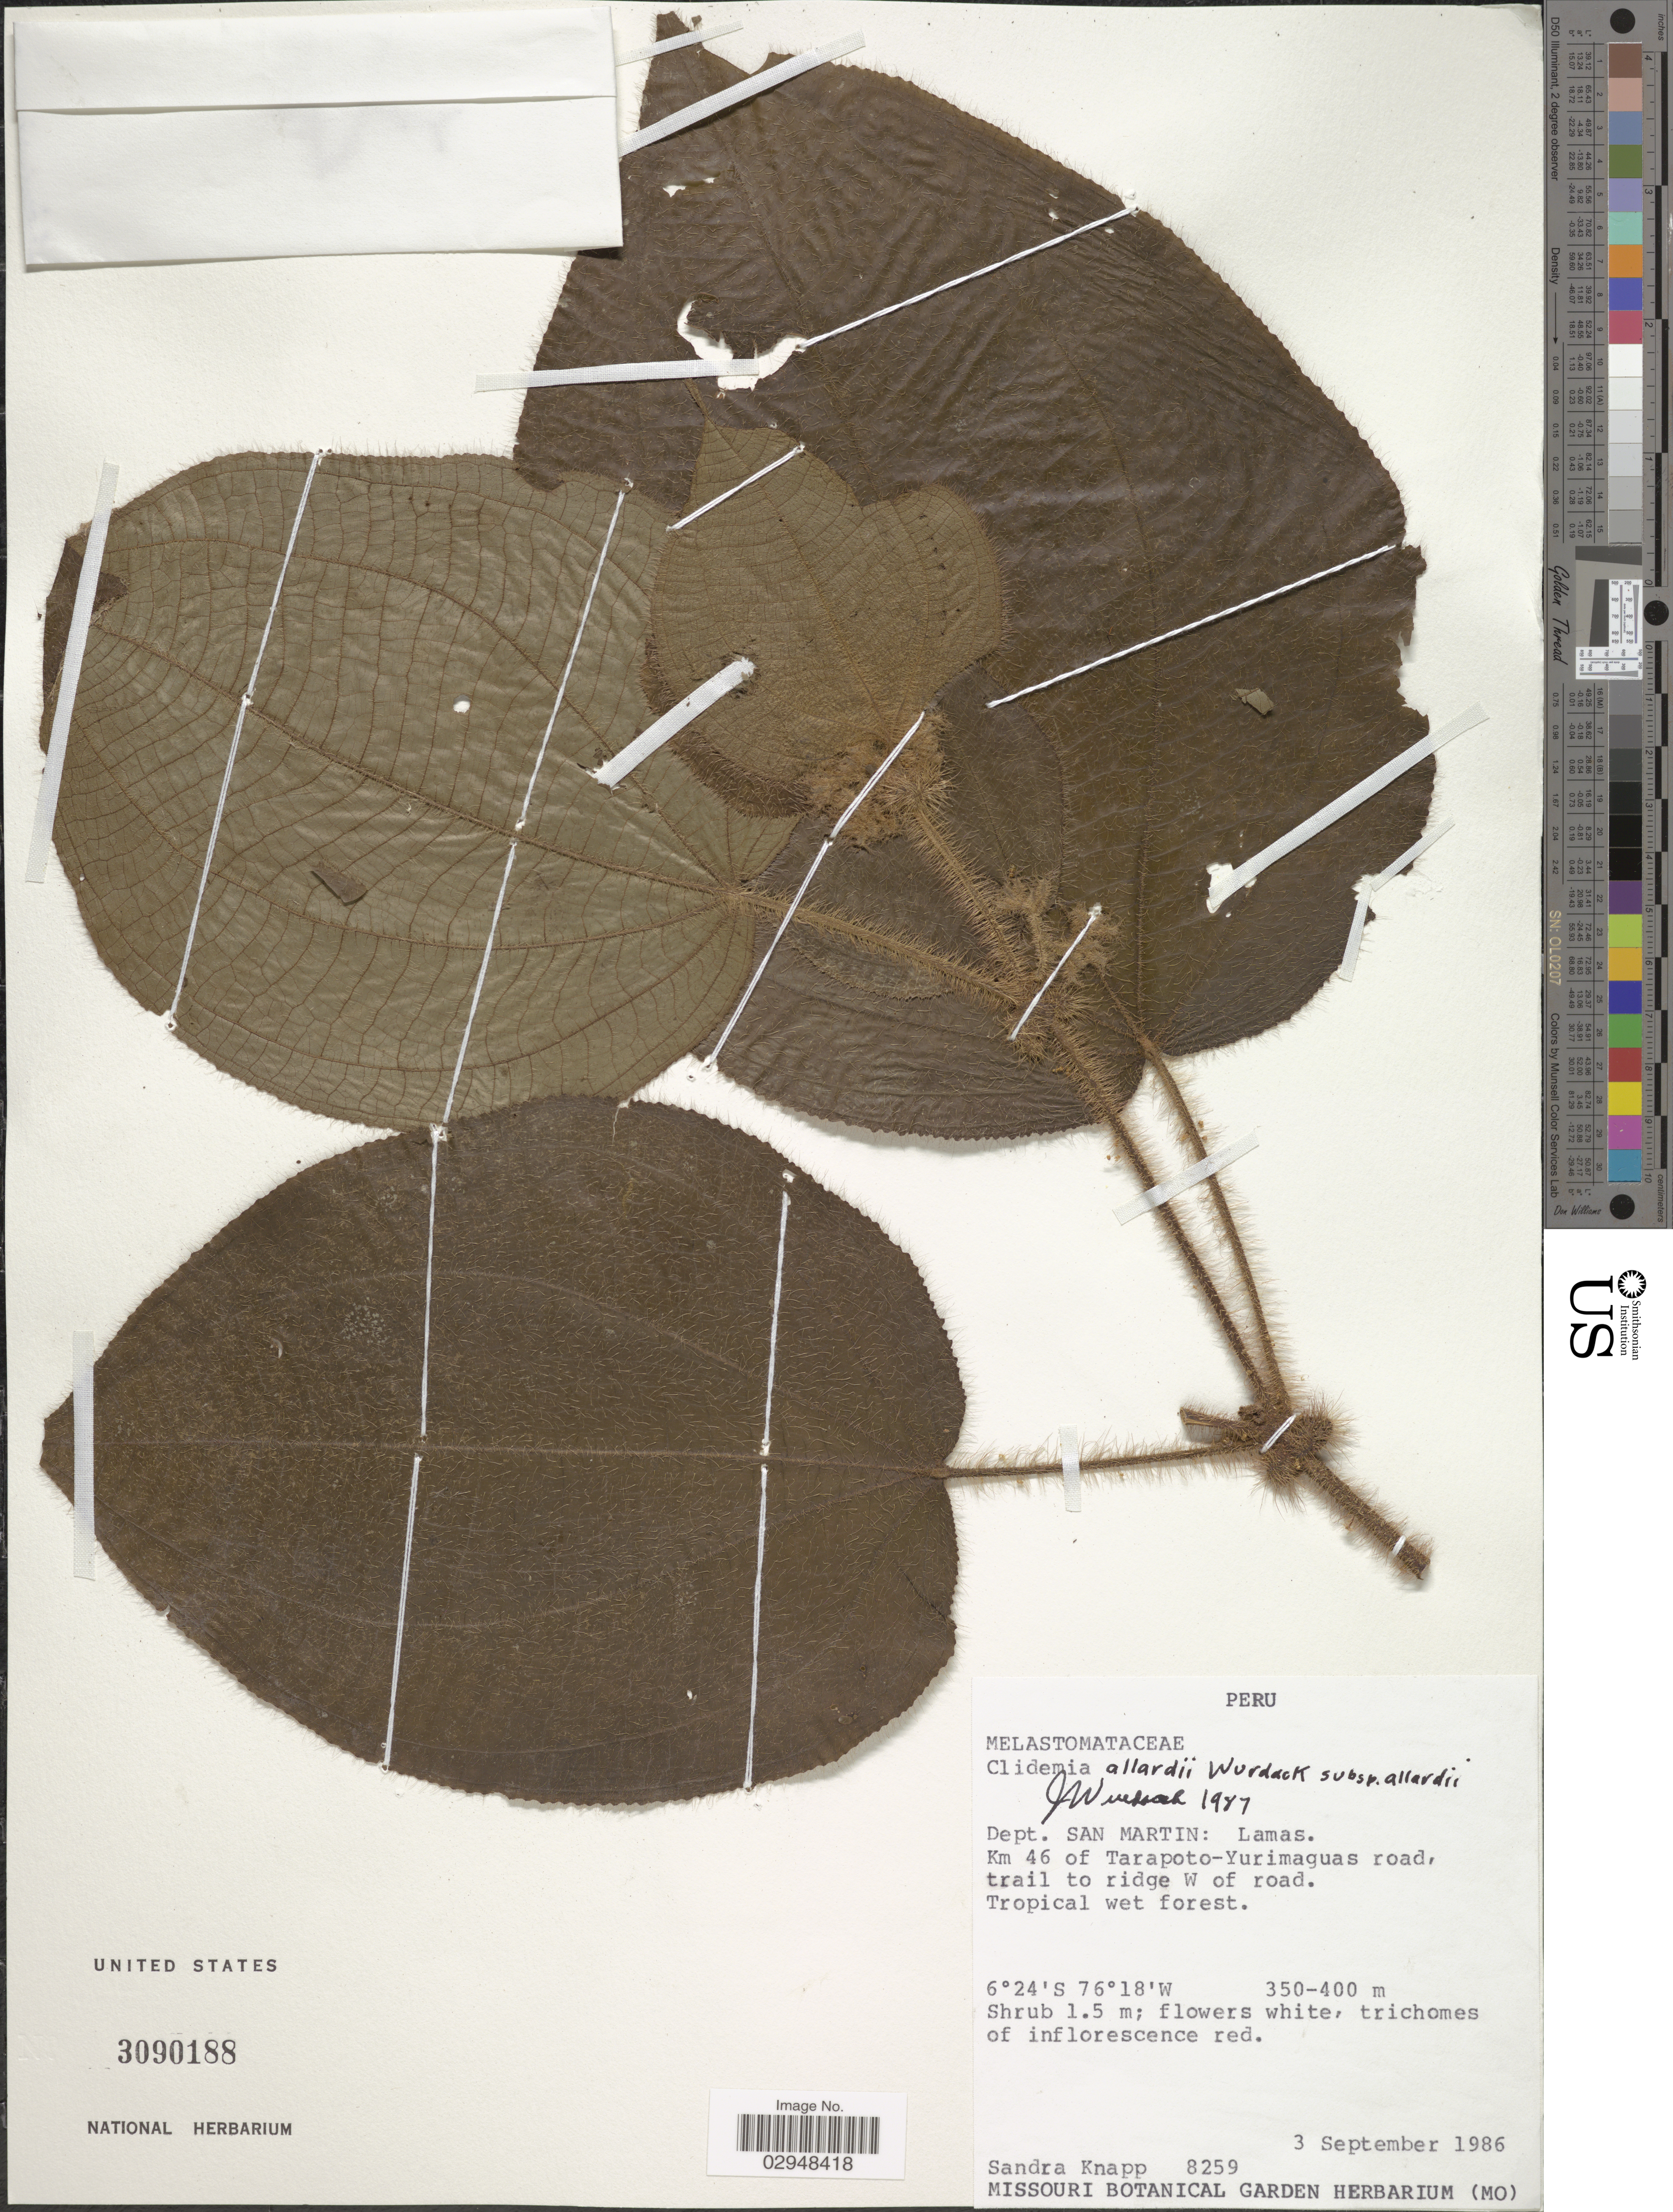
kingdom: Plantae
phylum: Tracheophyta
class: Magnoliopsida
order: Myrtales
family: Melastomataceae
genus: Clidemia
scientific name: Clidemia allardii subsp. allardii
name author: Wurdack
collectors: S. Knapp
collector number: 8259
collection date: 1986-09-03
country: Peru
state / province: San Martín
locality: Dept. San Martin, Lamas, Km 46 of Tarapoto-Yurimaguas road, trail to ridge W of road.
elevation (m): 350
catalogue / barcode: US 3090188